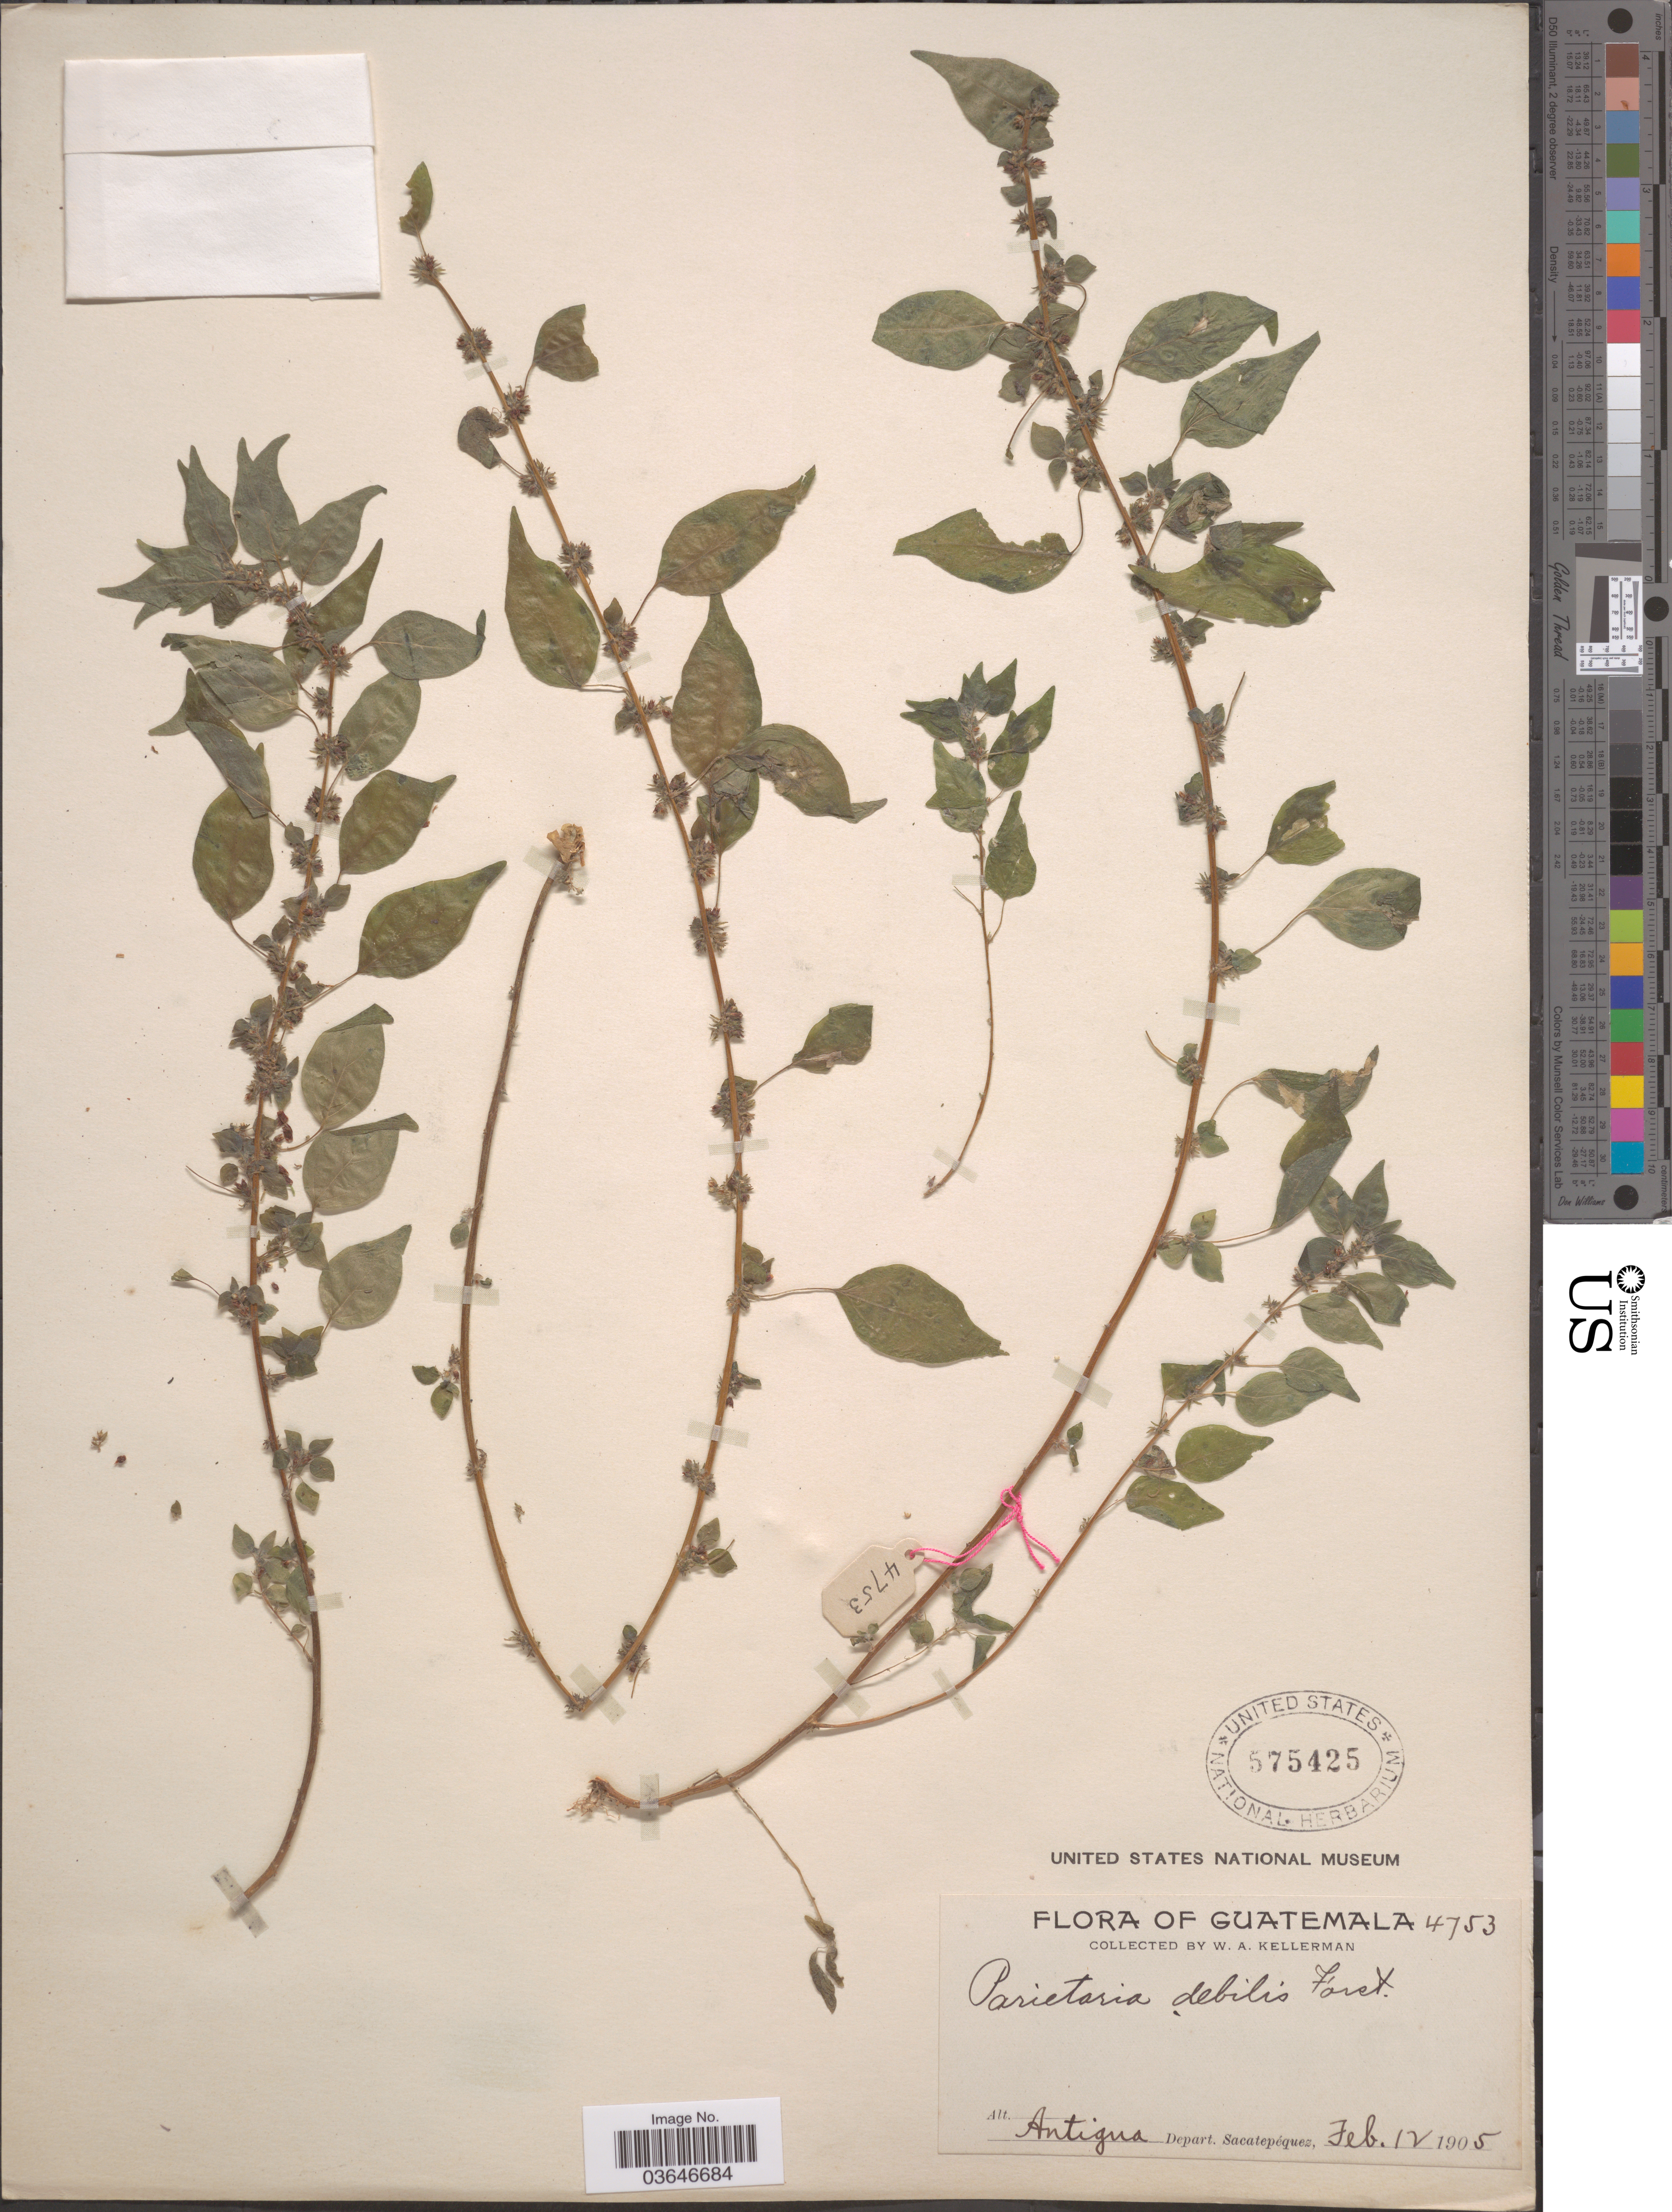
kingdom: Plantae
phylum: Tracheophyta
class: Magnoliopsida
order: Rosales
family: Urticaceae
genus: Parietaria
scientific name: Parietaria debilis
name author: G. Forst.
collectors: W. Kellerman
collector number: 4753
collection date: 1905-02-12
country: Guatemala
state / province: Sacatepequez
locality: Antigua. Depart. Sacatepéquez.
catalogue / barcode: US 575425